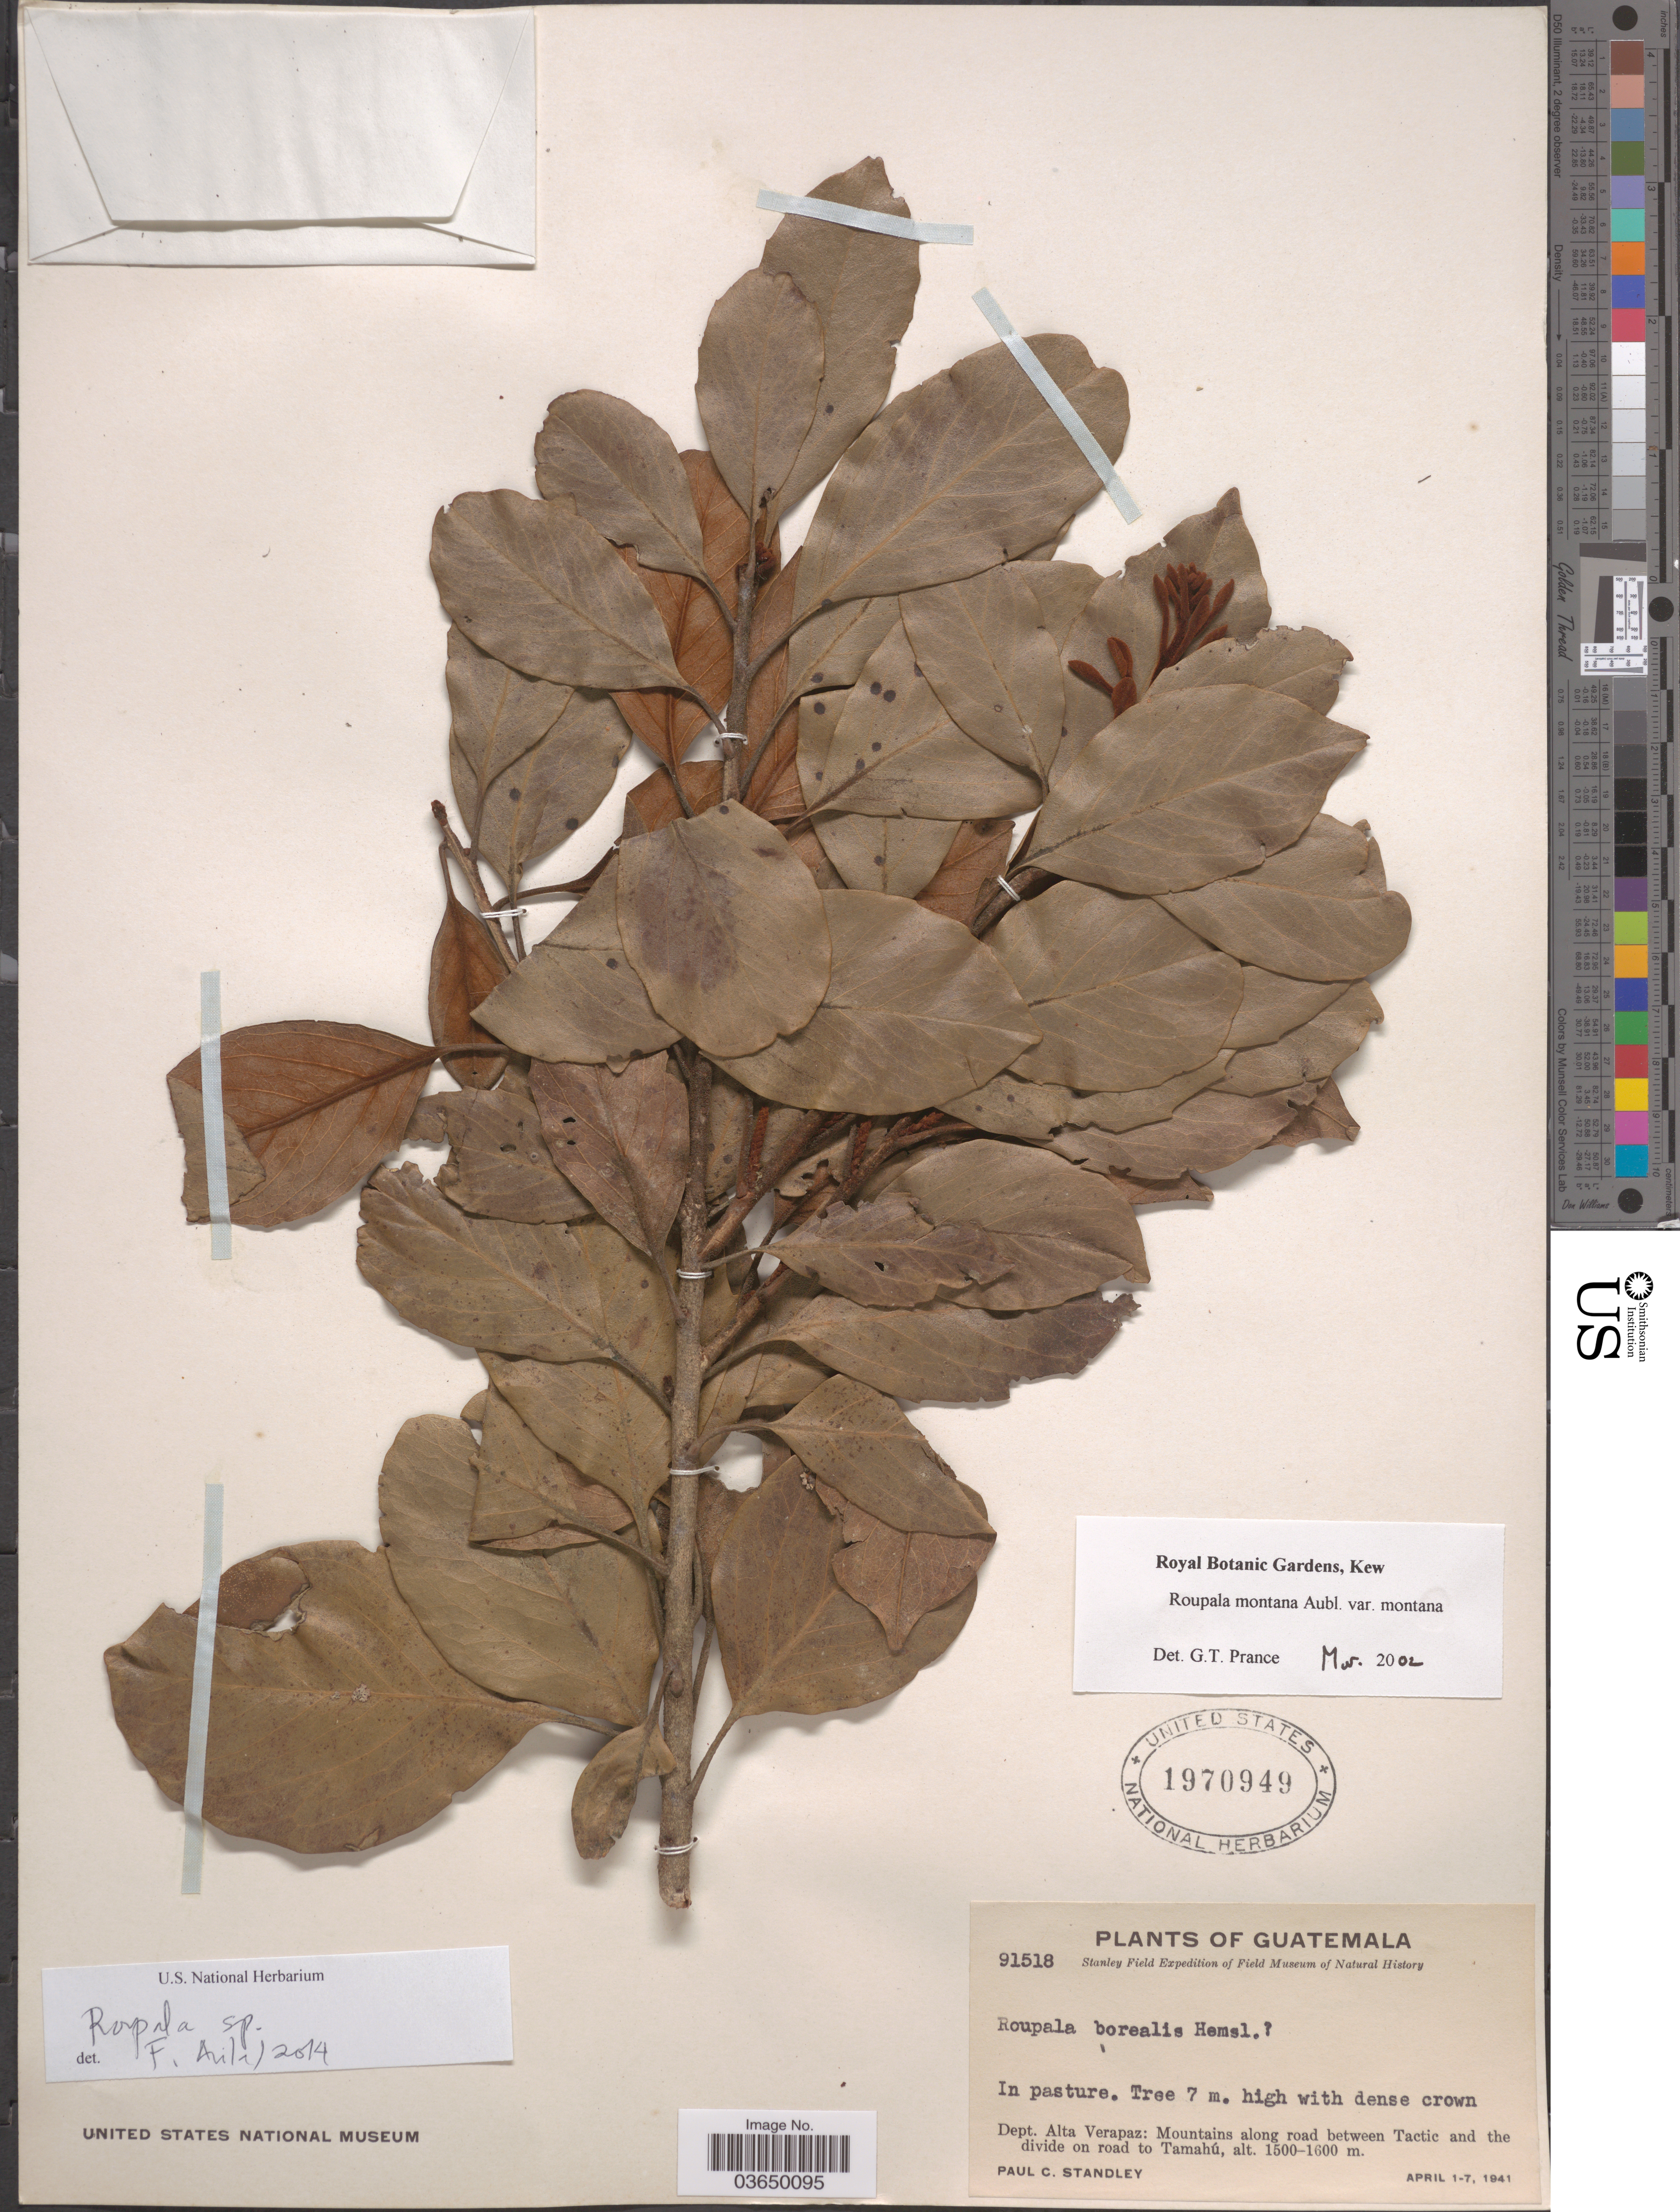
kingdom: Plantae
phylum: Tracheophyta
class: Magnoliopsida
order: Proteales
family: Proteaceae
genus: Roupala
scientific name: Roupala sp.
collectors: P. C. Standley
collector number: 91518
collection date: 1941-04-01/1941-04-07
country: Guatemala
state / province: Alta Verapaz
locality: Dept. Alta Verapaz: Mountains along road between Tactic and the divide on road to Tamahú.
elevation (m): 1500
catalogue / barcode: US 1970949